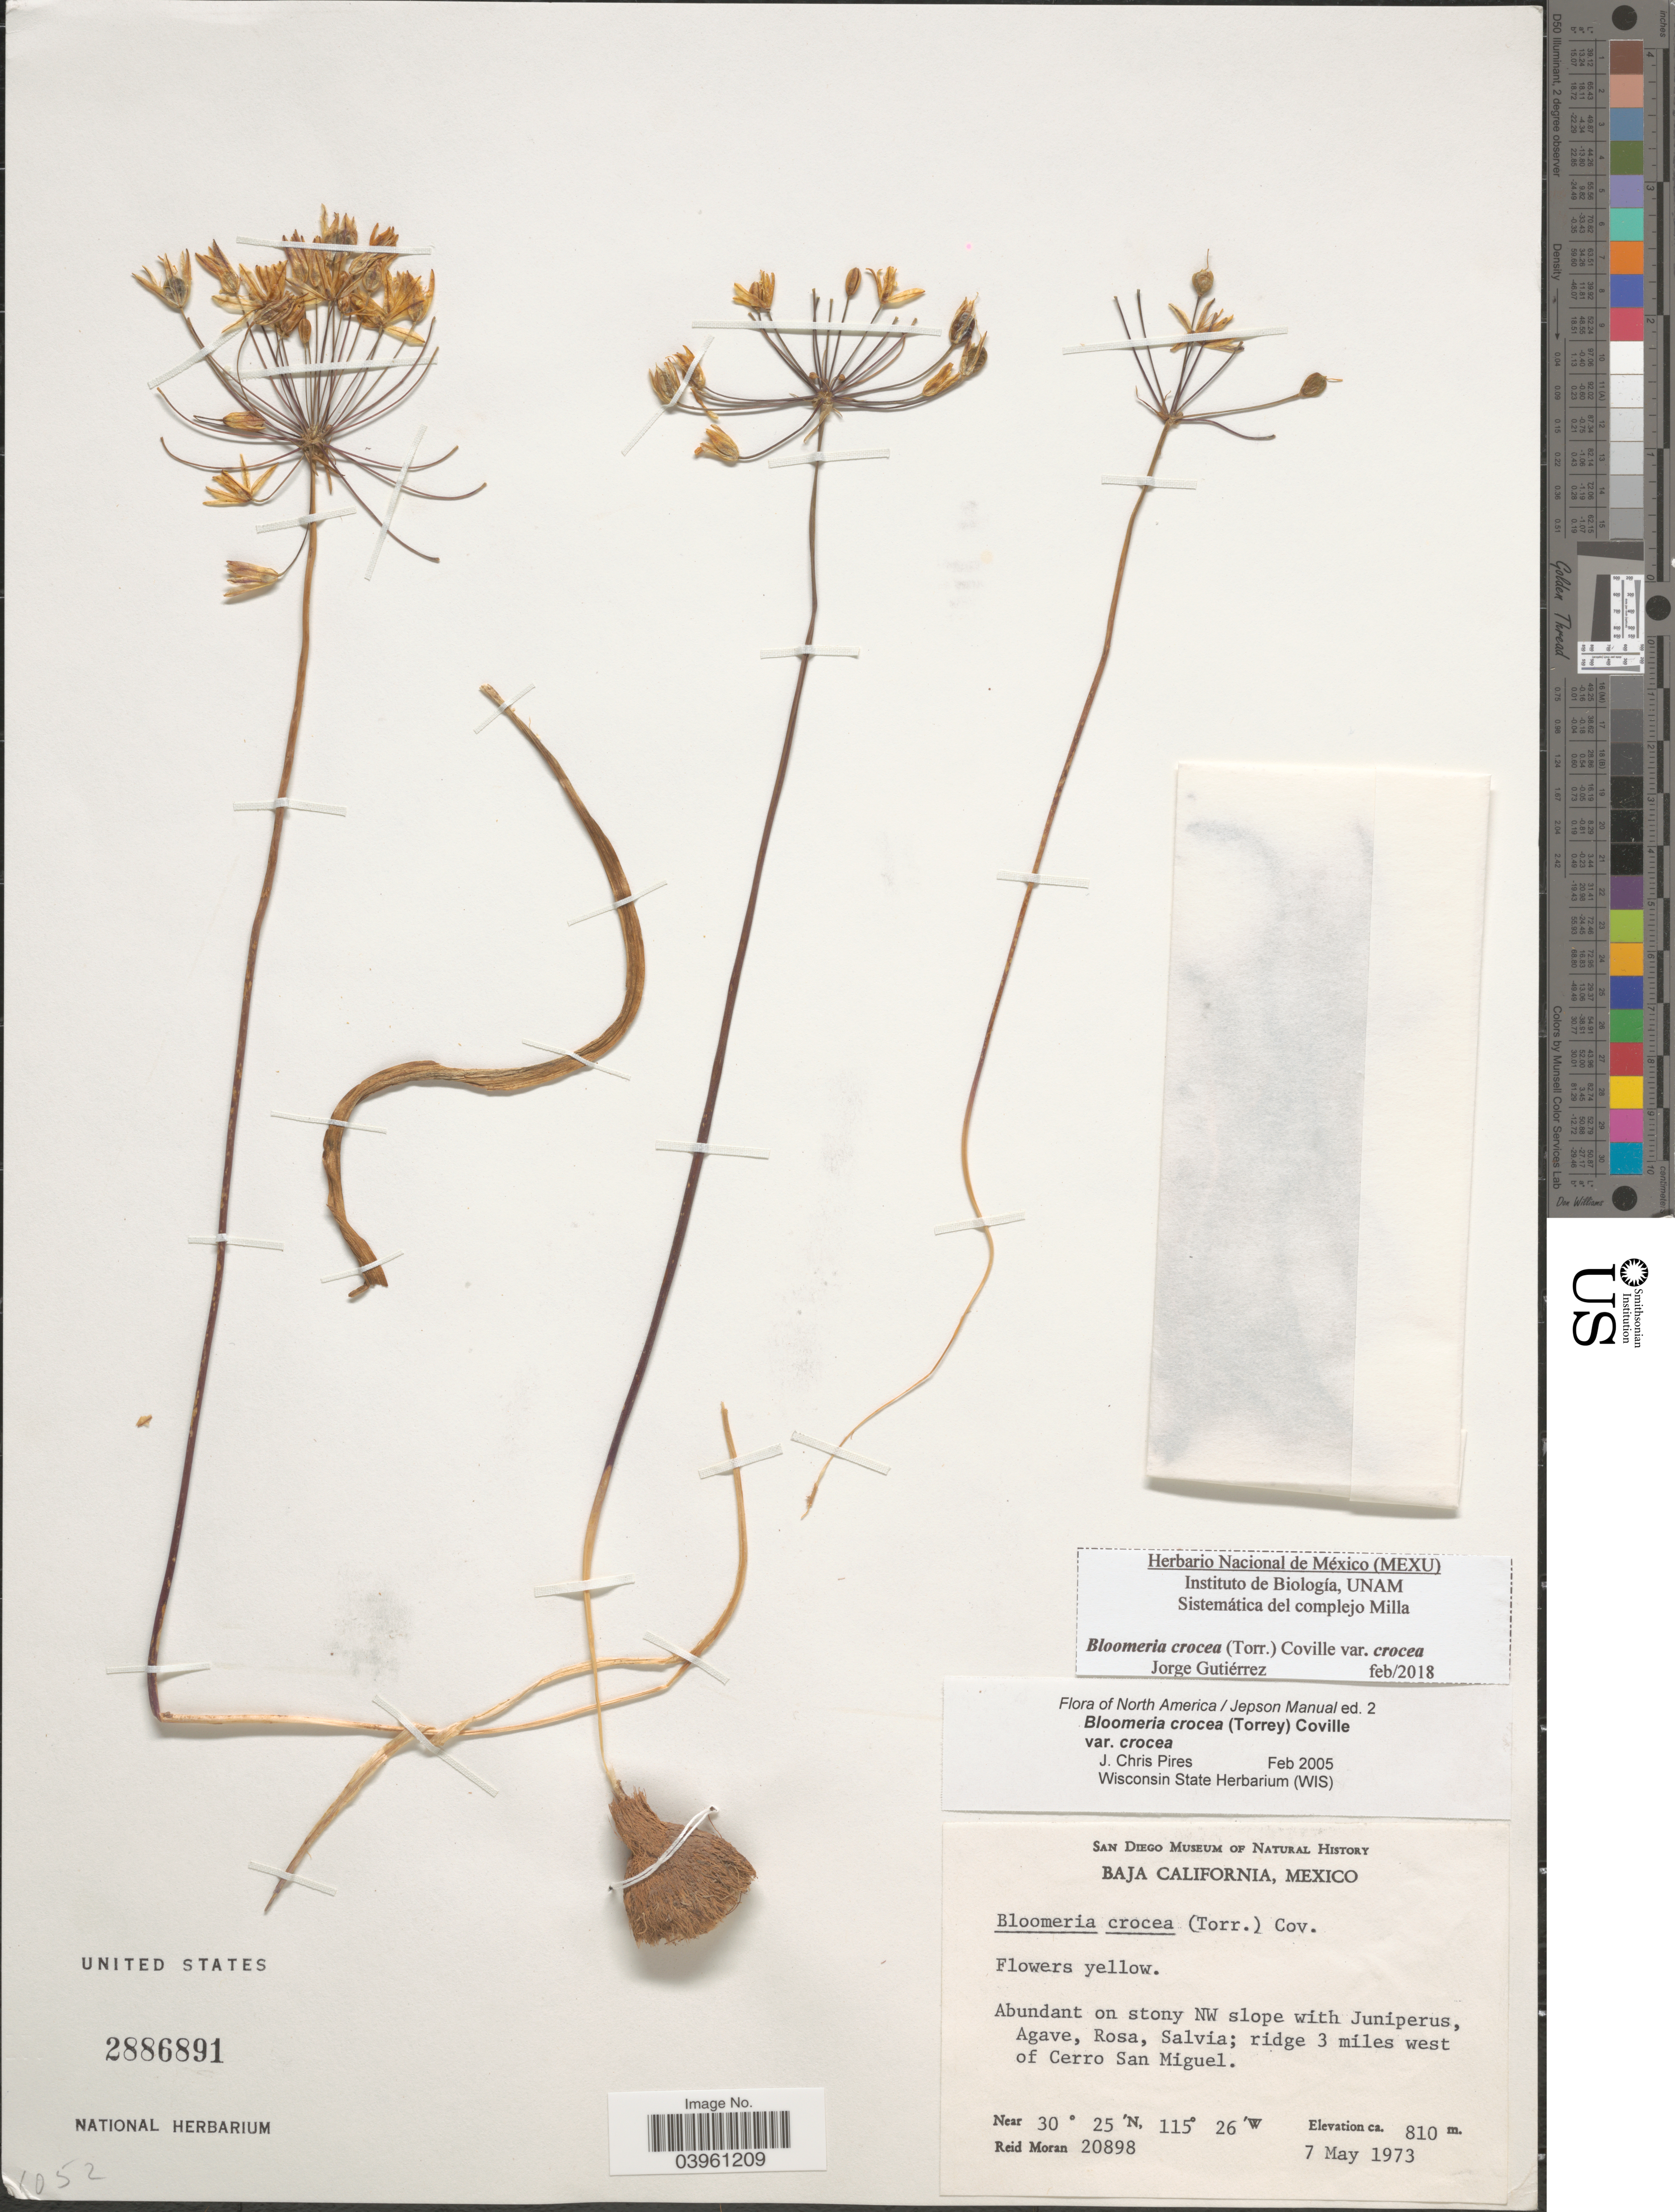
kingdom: Plantae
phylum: Tracheophyta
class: Liliopsida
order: Asparagales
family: Asparagaceae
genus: Bloomeria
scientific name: Bloomeria crocea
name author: (Torr.) Coville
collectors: R. V. Moran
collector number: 20898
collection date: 1973-05-07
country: Mexico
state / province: Baja California Norte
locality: On stony NW slope; ridge 3 miles west of Cerro San Miguel.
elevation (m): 810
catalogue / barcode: US 2886891